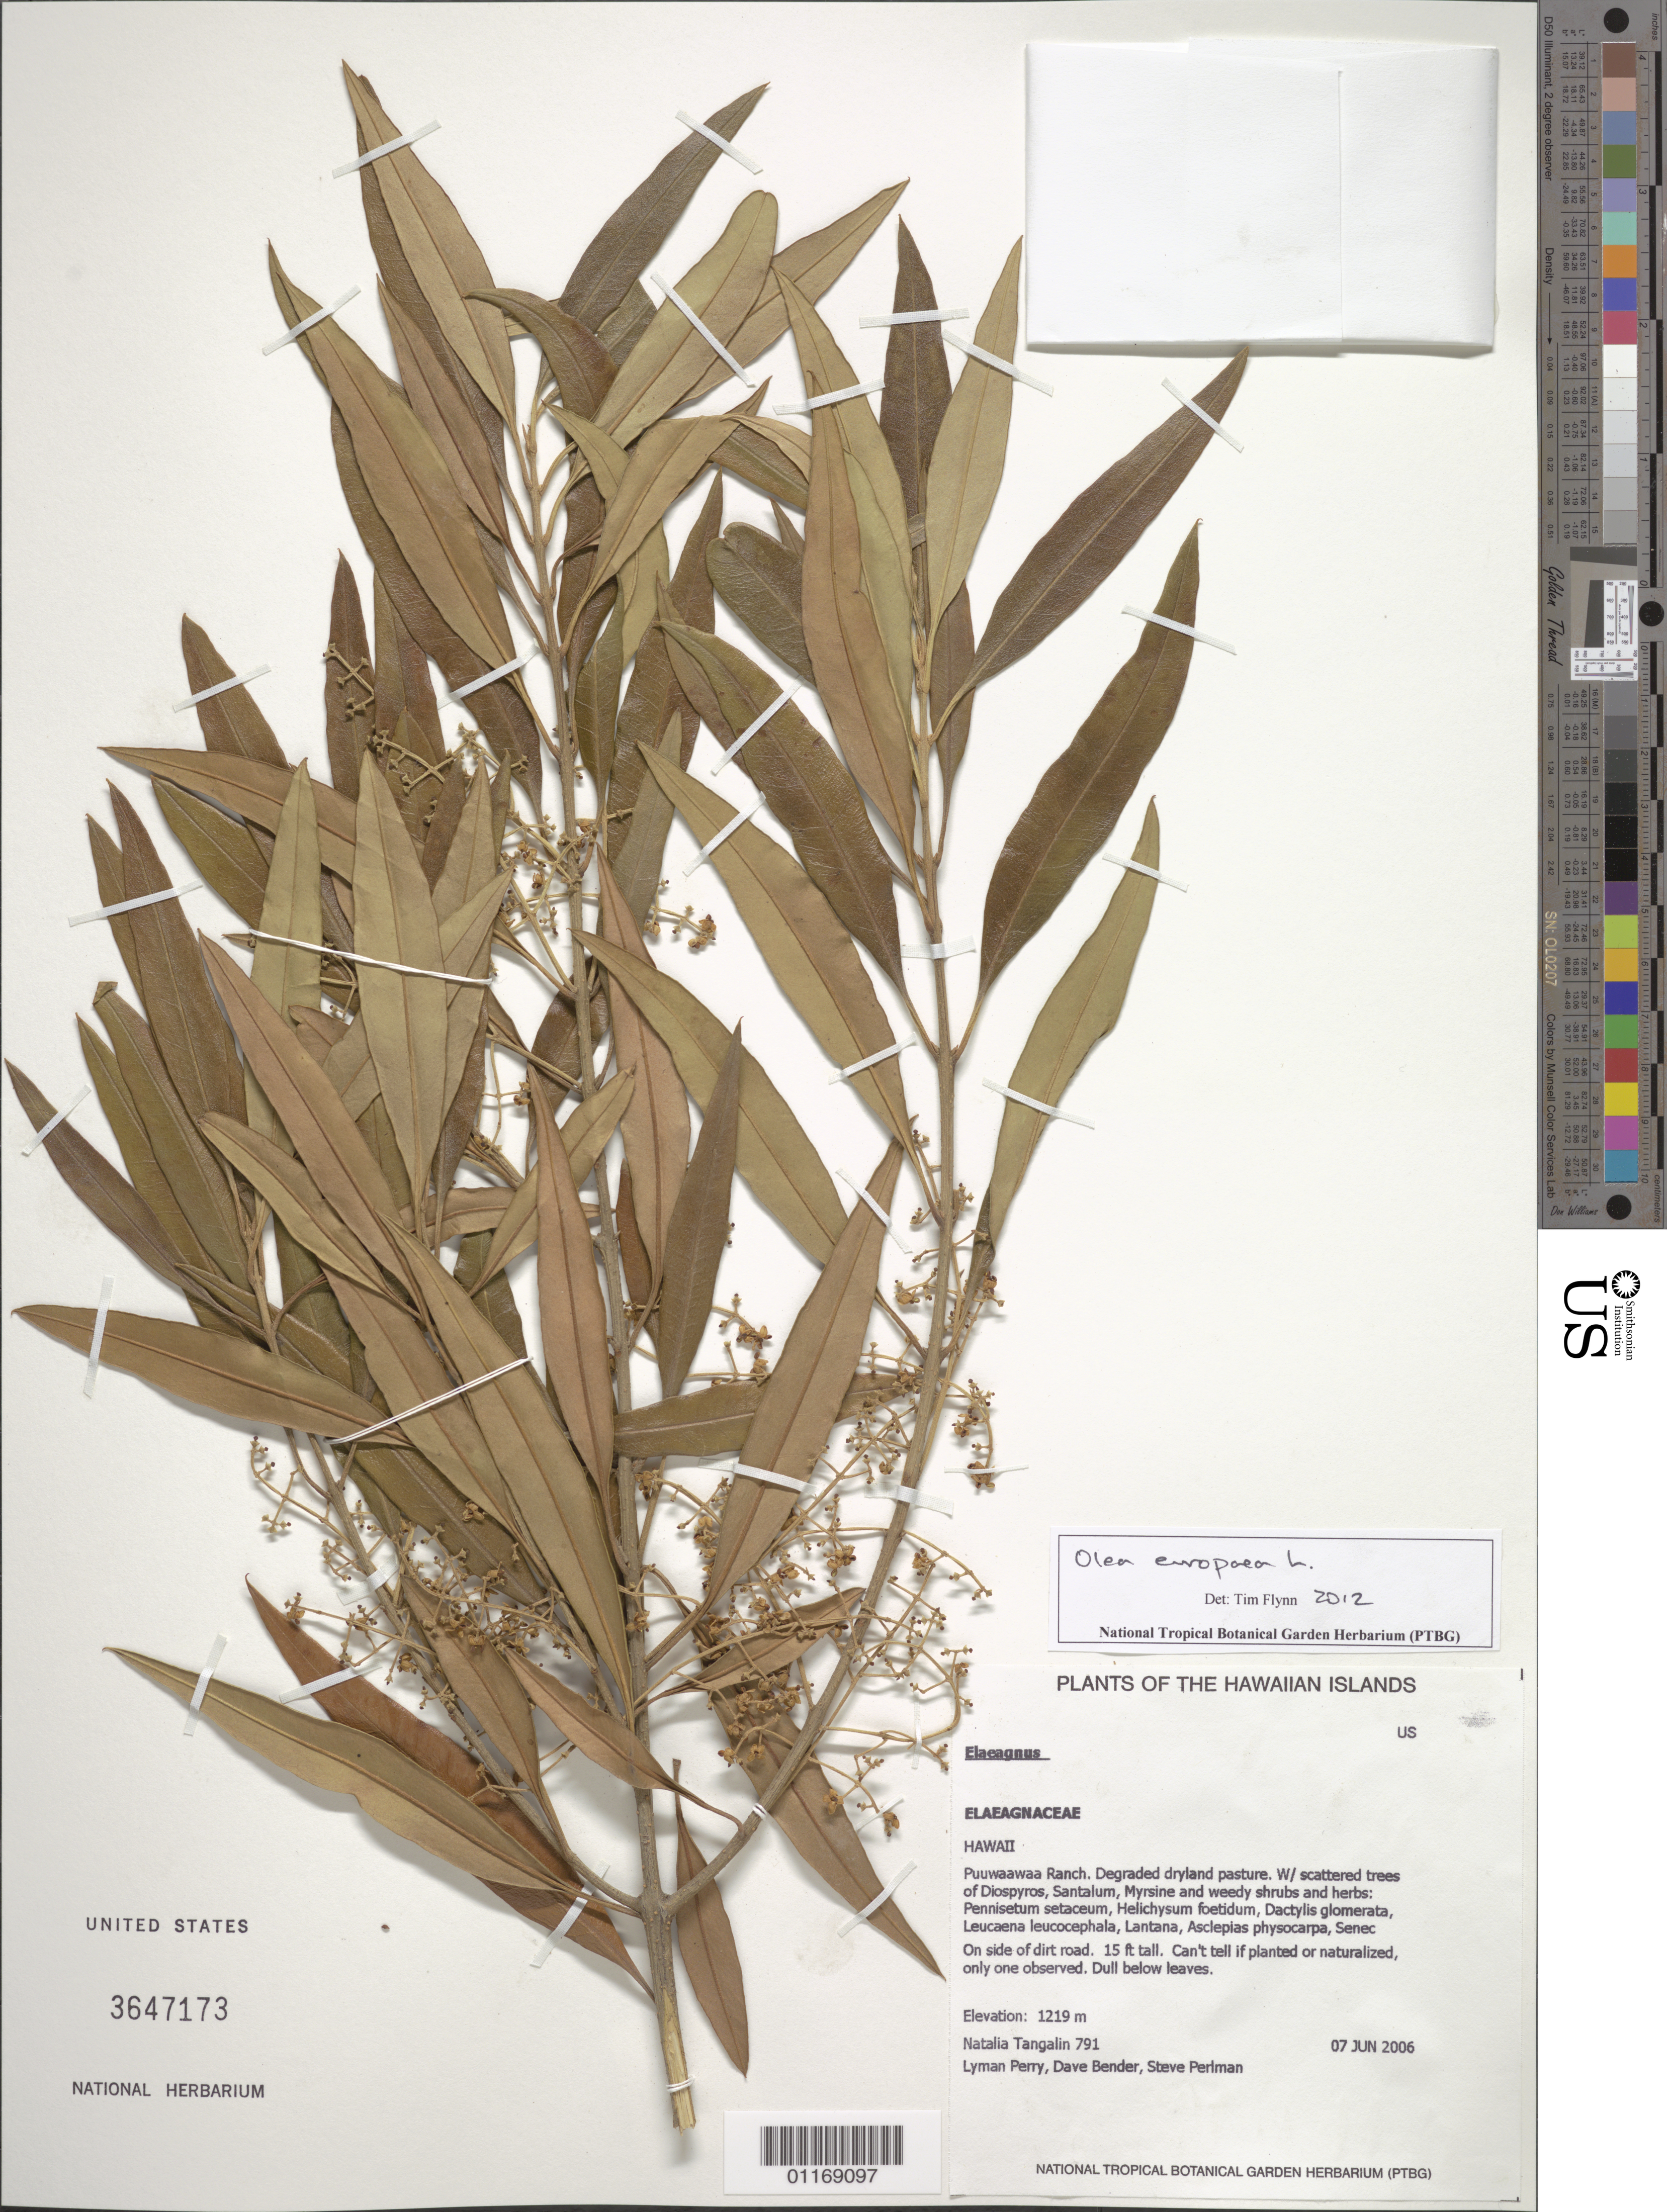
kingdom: Plantae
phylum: Tracheophyta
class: Magnoliopsida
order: Lamiales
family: Oleaceae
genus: Olea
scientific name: Olea europaea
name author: L.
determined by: Flynn, T. W.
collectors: N. Tangalin, L. Perry, D. Bender & S. P. Perlman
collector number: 791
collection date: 2006-06-07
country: United States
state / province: Hawaii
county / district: Hawaii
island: Hawaii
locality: Pu'uwa'awa'a Ranch.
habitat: Degraded dryland pasture.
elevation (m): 1219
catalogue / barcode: US 3647173